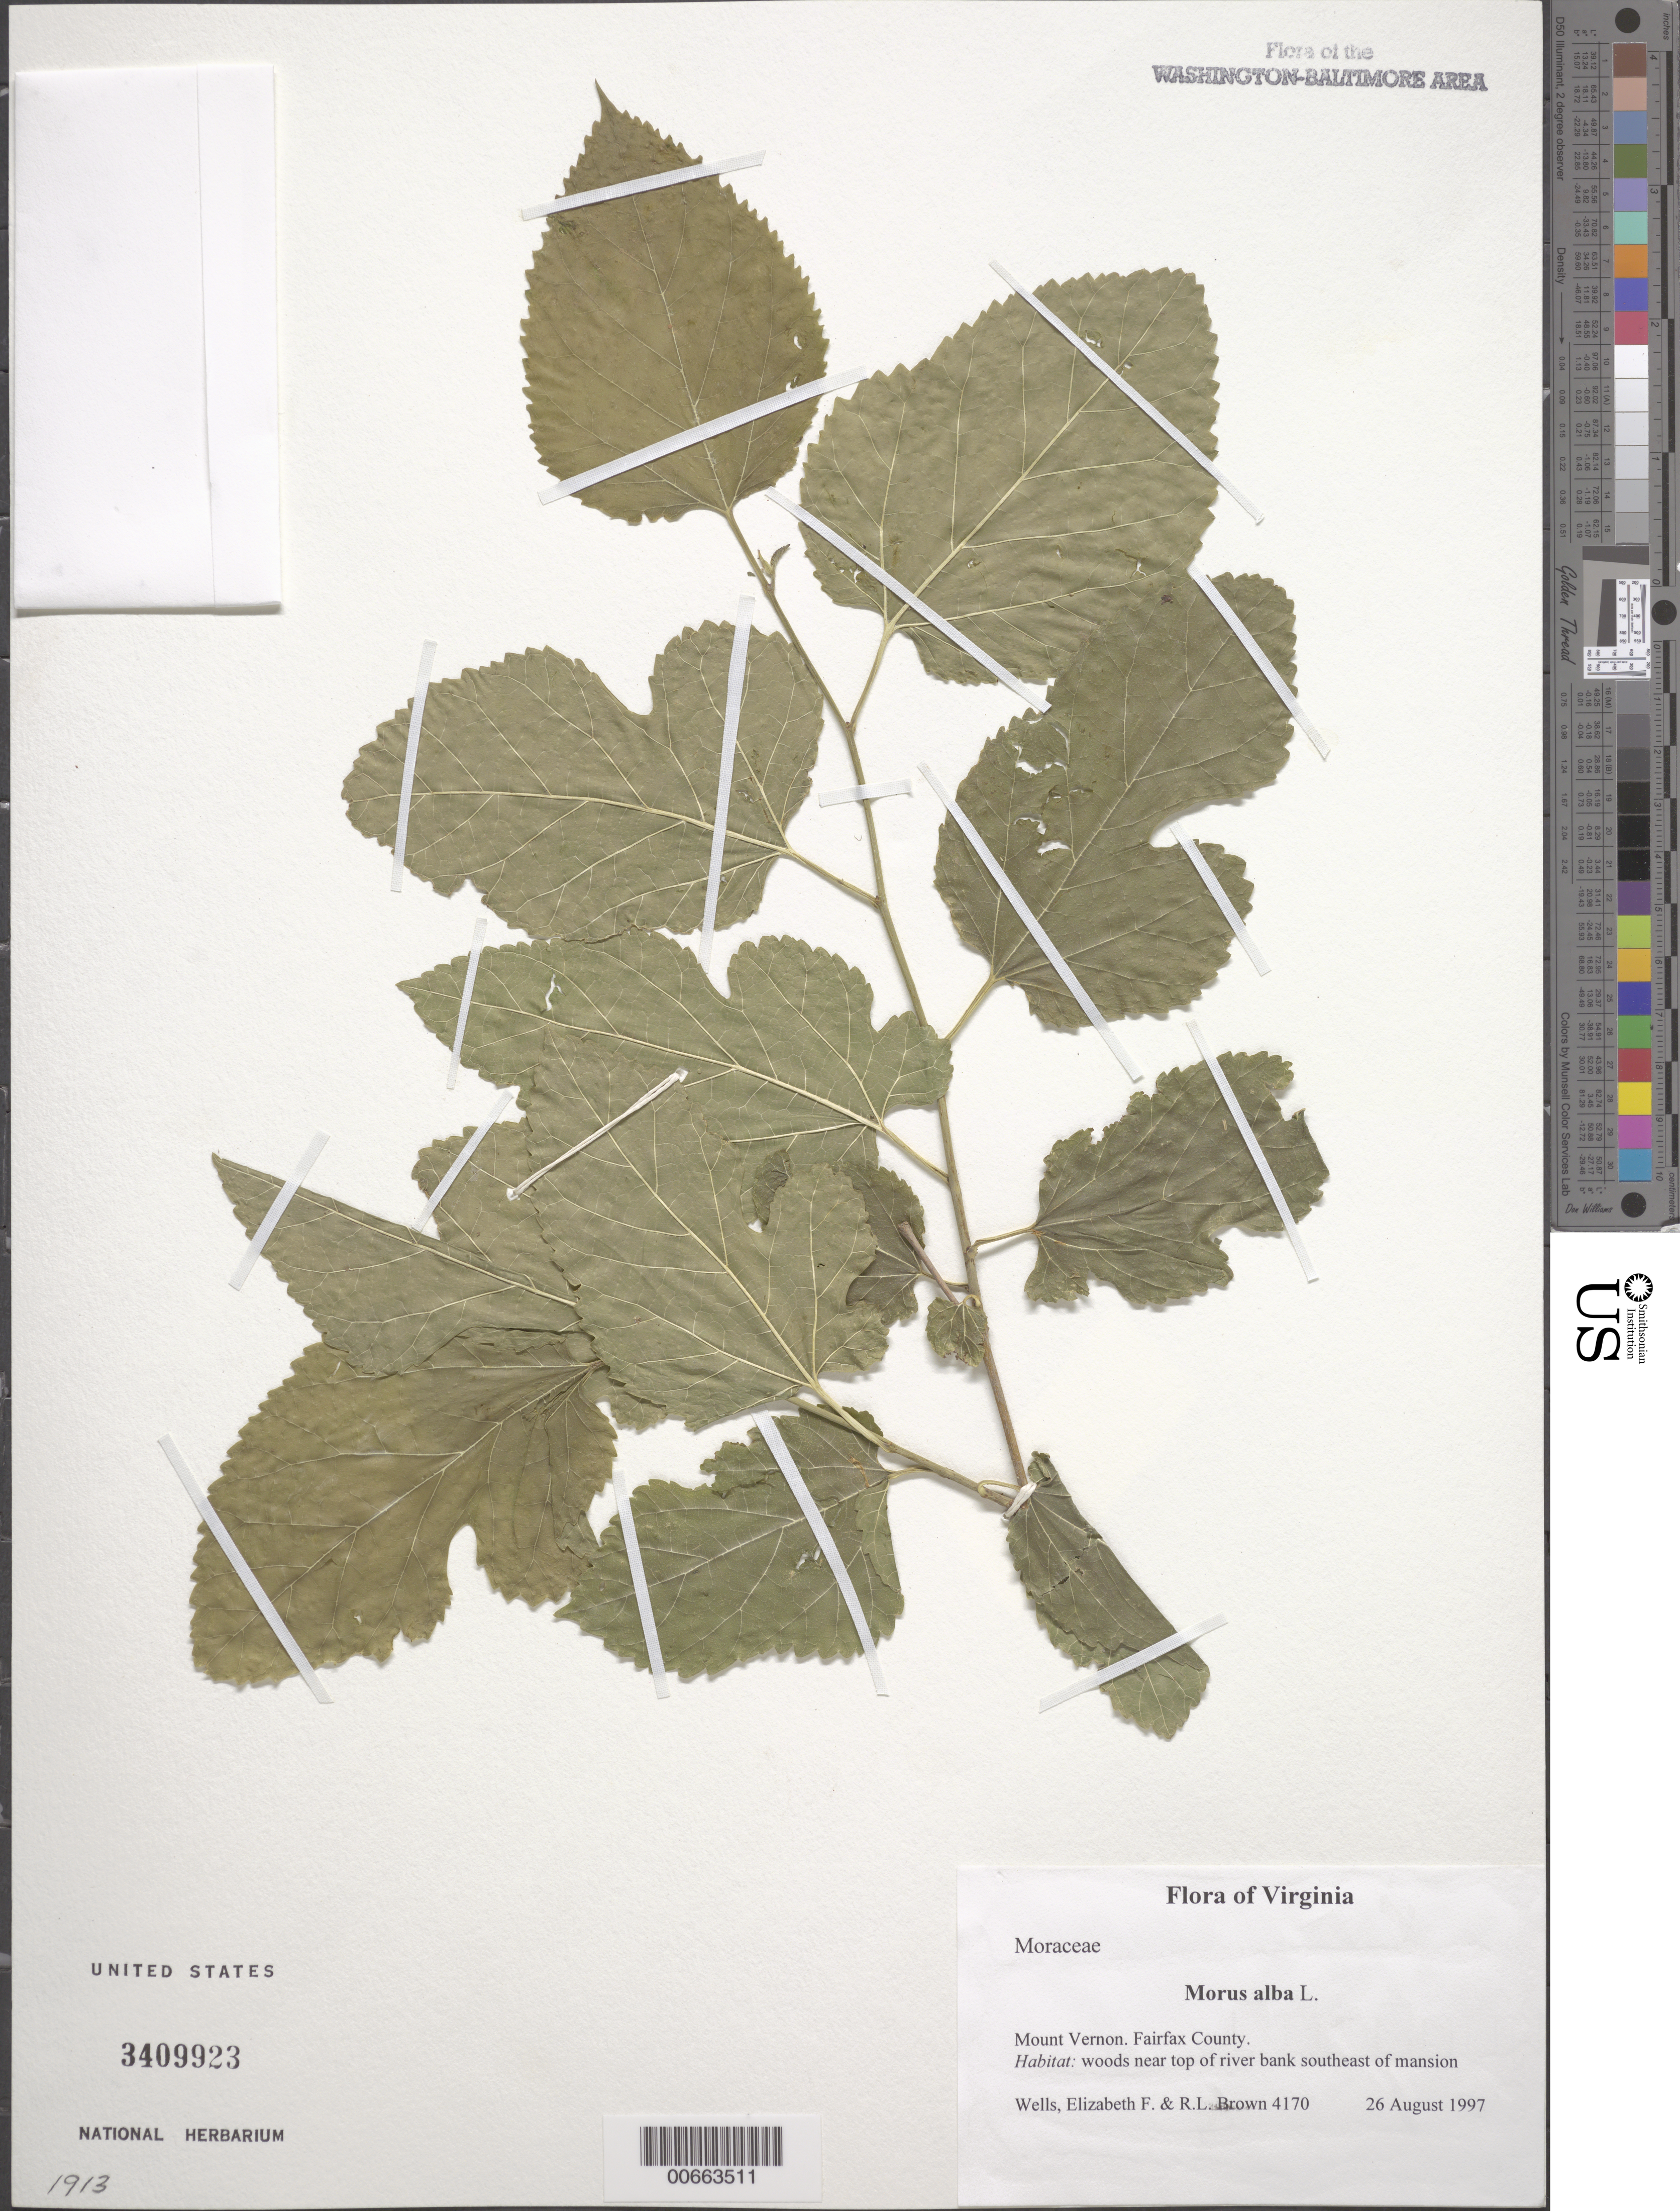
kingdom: Plantae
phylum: Tracheophyta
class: Magnoliopsida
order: Rosales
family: Moraceae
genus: Morus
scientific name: Morus alba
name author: L.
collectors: E. F. Wells & R. L. Brown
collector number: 4170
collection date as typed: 26 Aug 1997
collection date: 1997-08-26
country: United States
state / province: Virginia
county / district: Fairfax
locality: Mount Vernon. Southeast of mansion.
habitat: Woods near top of river bank.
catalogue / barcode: US 3409923